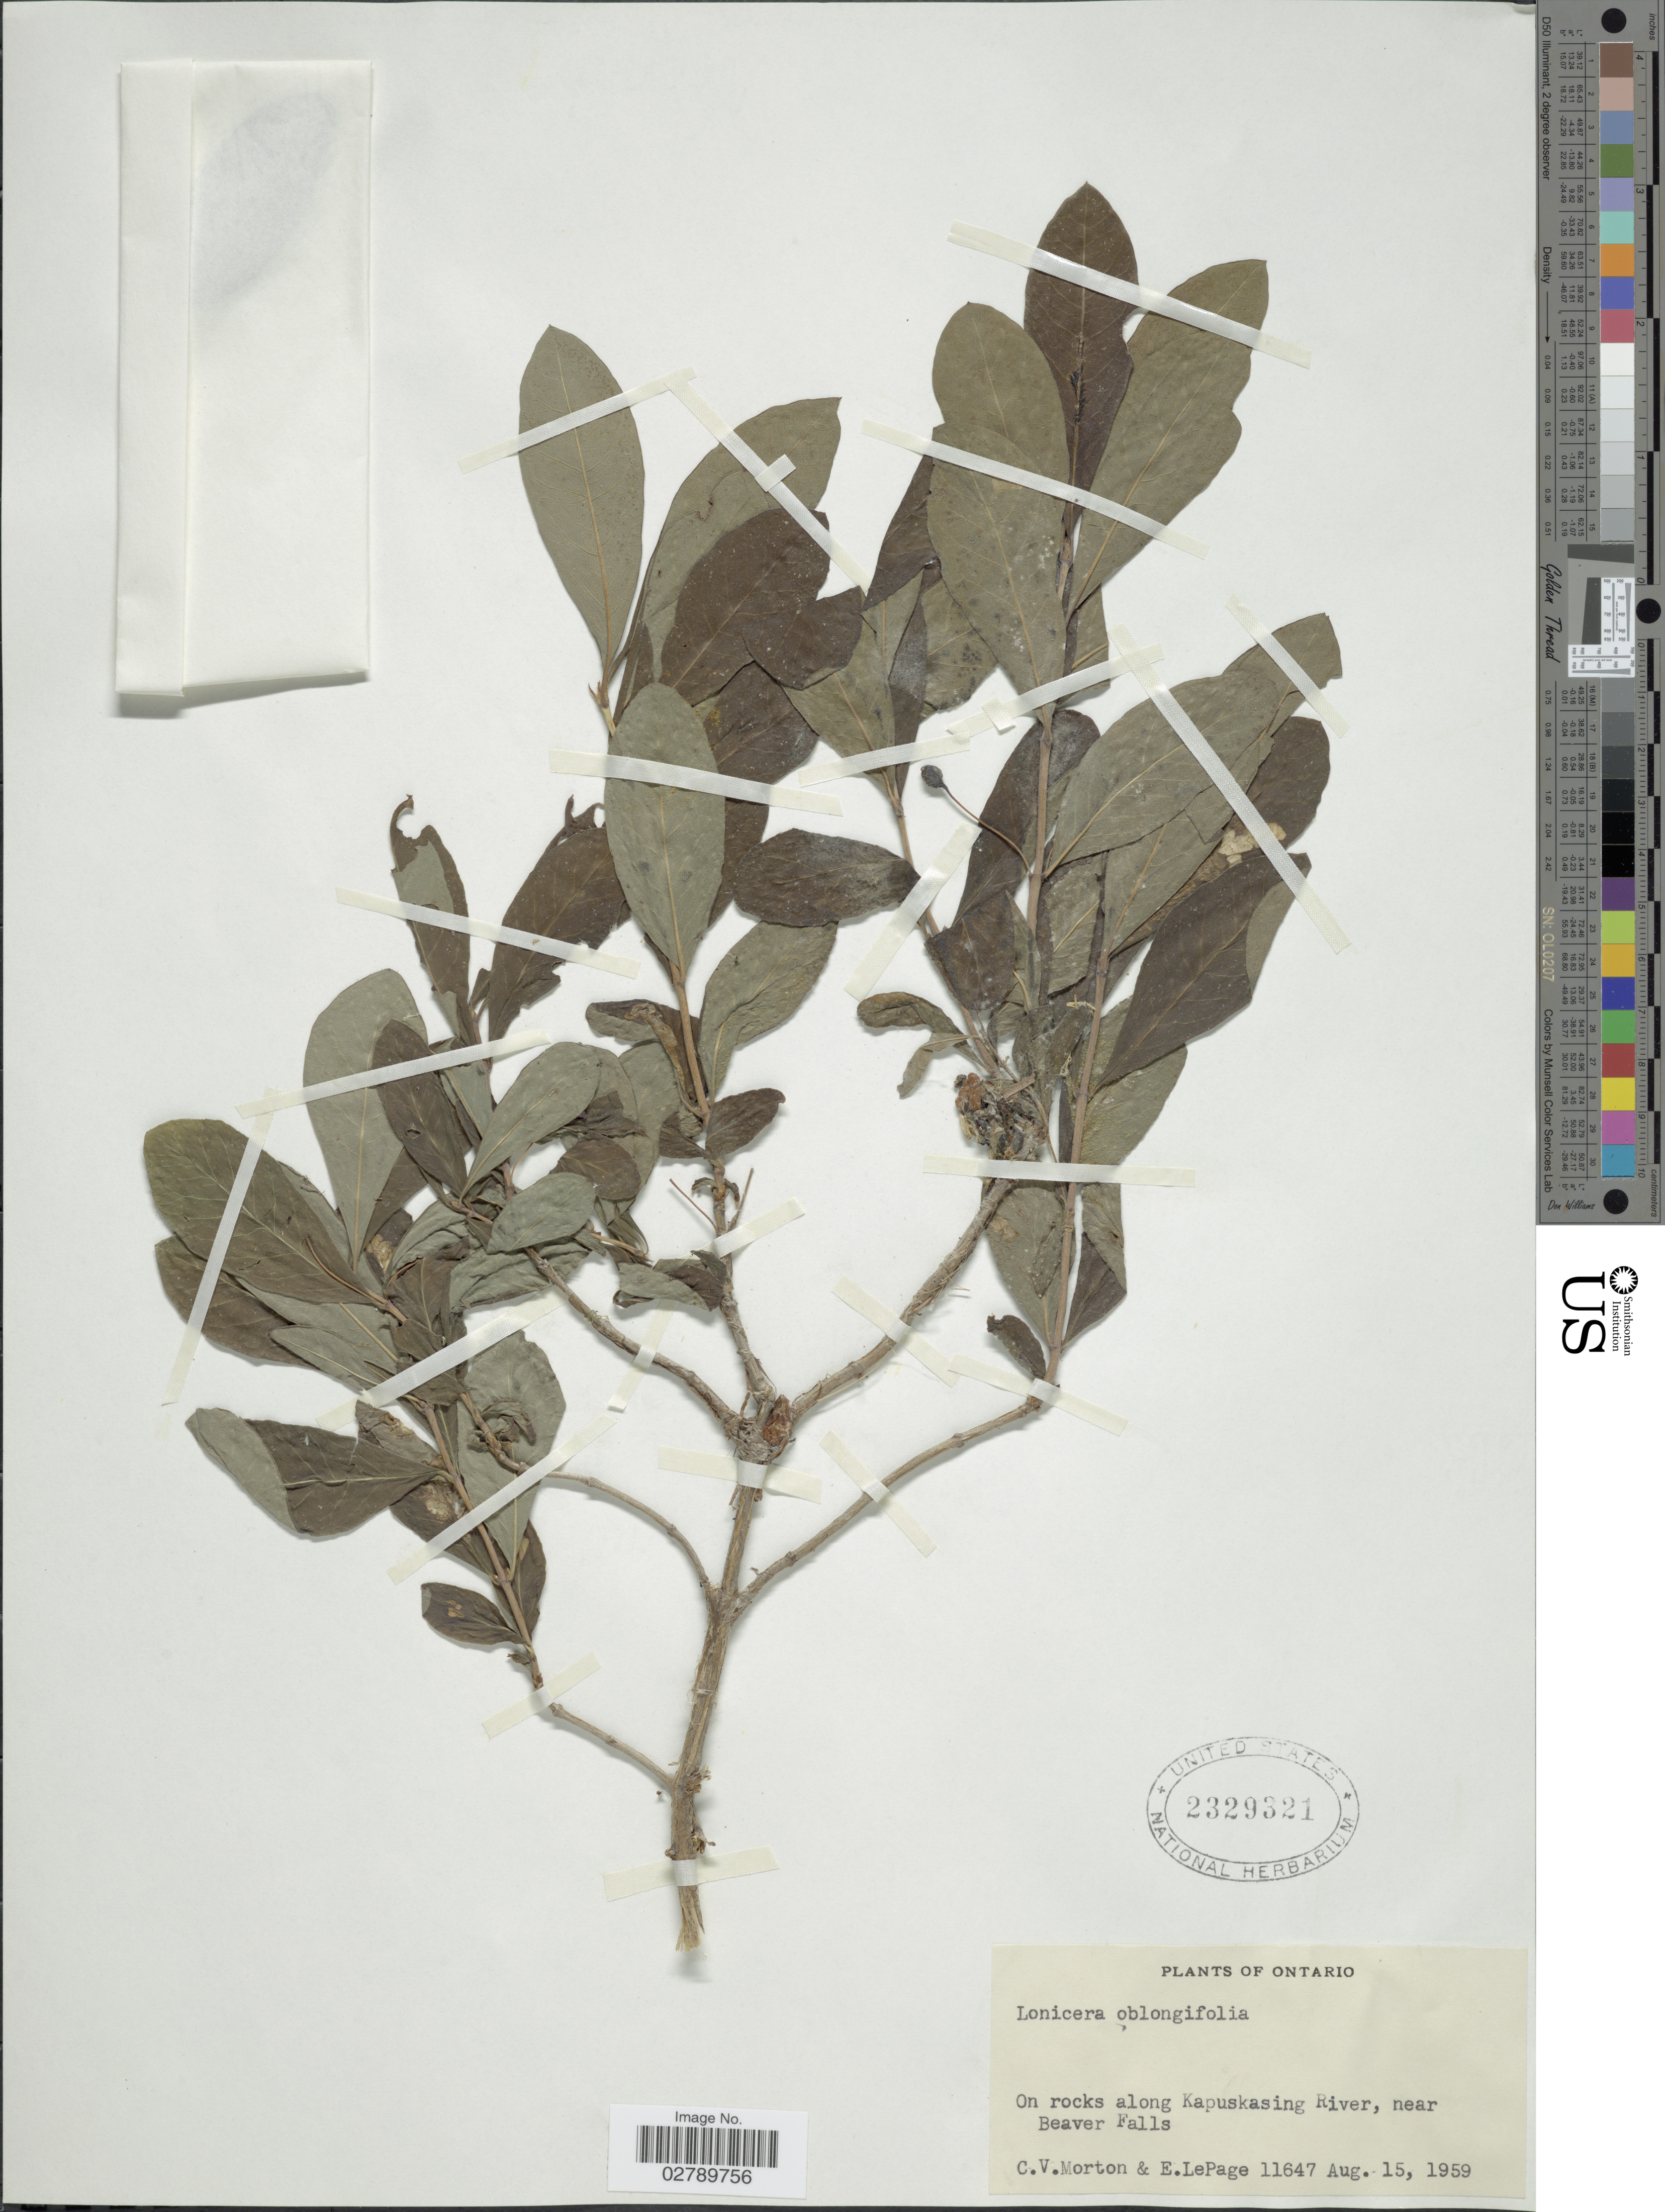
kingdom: Plantae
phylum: Tracheophyta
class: Magnoliopsida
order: Dipsacales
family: Caprifoliaceae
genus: Lonicera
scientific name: Lonicera oblongifolia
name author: Hook.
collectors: C. V. Morton & E. Lepage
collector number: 11647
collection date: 1959-08-15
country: Canada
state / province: Ontario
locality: On rocks along Kapuskasing River, near Beaver Falls.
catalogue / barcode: US 2329321